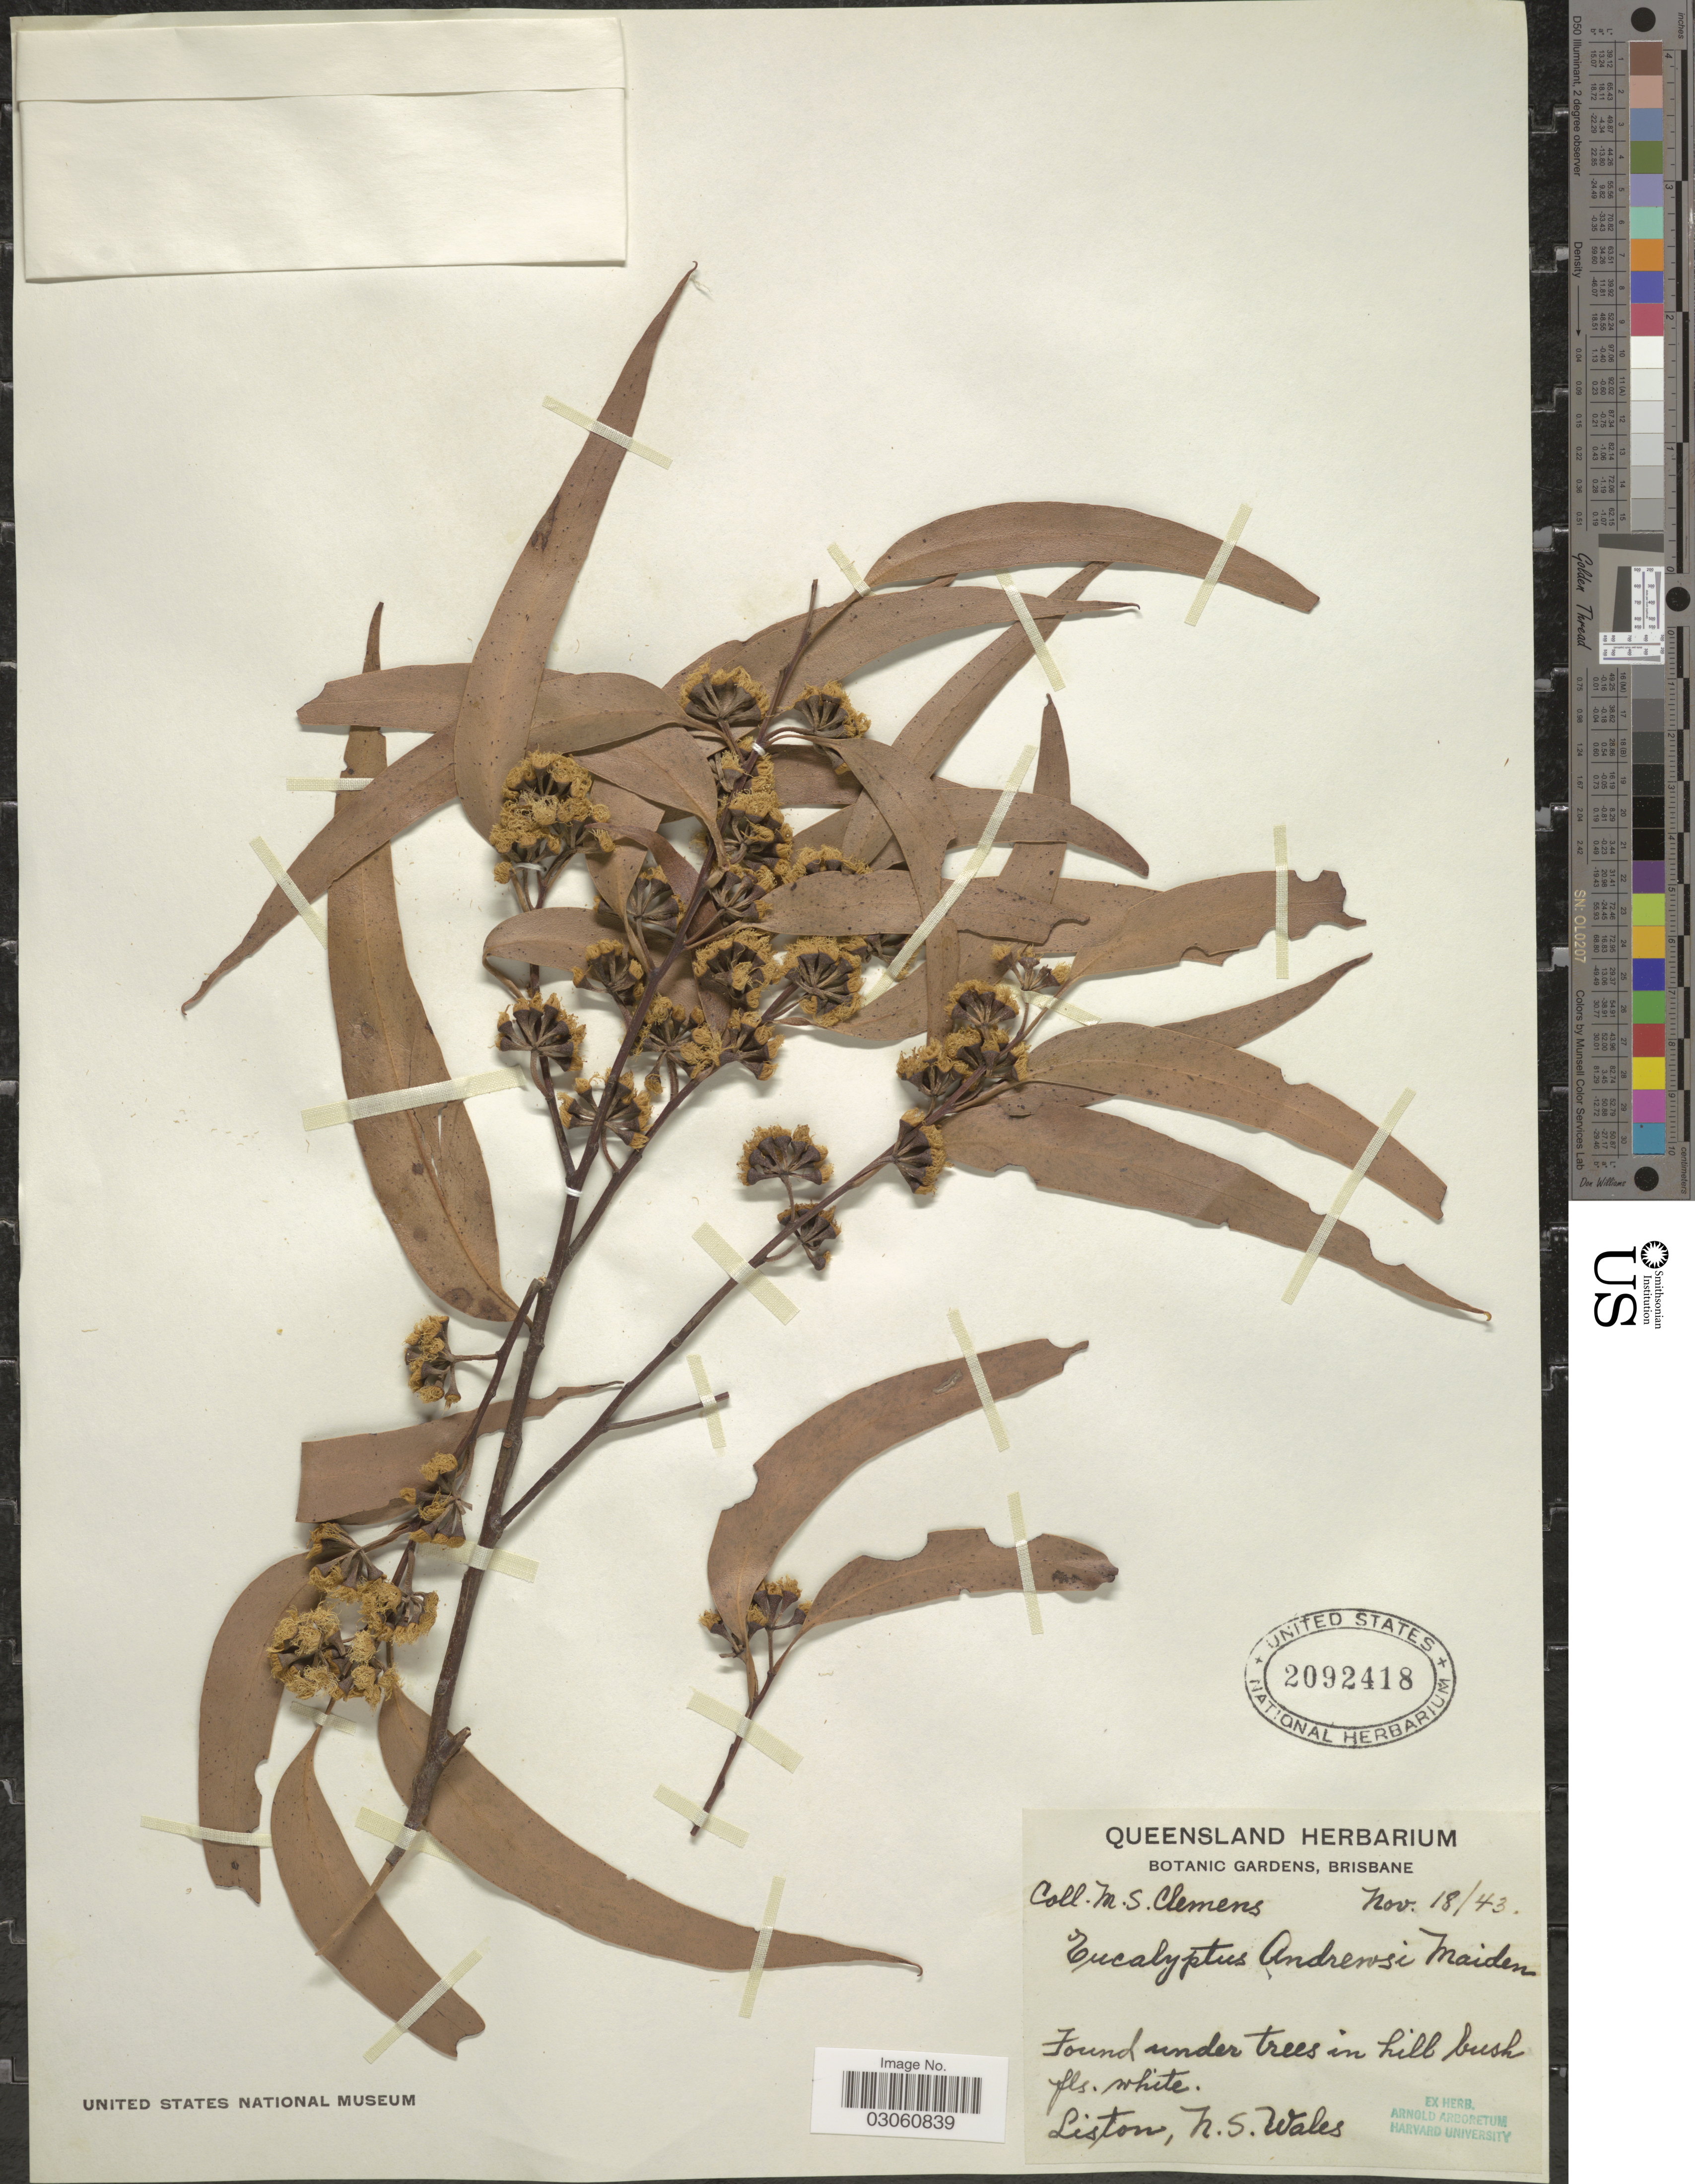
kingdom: Plantae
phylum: Tracheophyta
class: Magnoliopsida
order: Myrtales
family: Myrtaceae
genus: Eucalyptus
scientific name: Eucalyptus andrewsii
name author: Maiden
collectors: M. S. Clemens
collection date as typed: Transcribed d/m/y: 18/11/43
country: Australia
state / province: New South Wales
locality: Liston, N.S. Wales.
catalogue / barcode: US 2092418